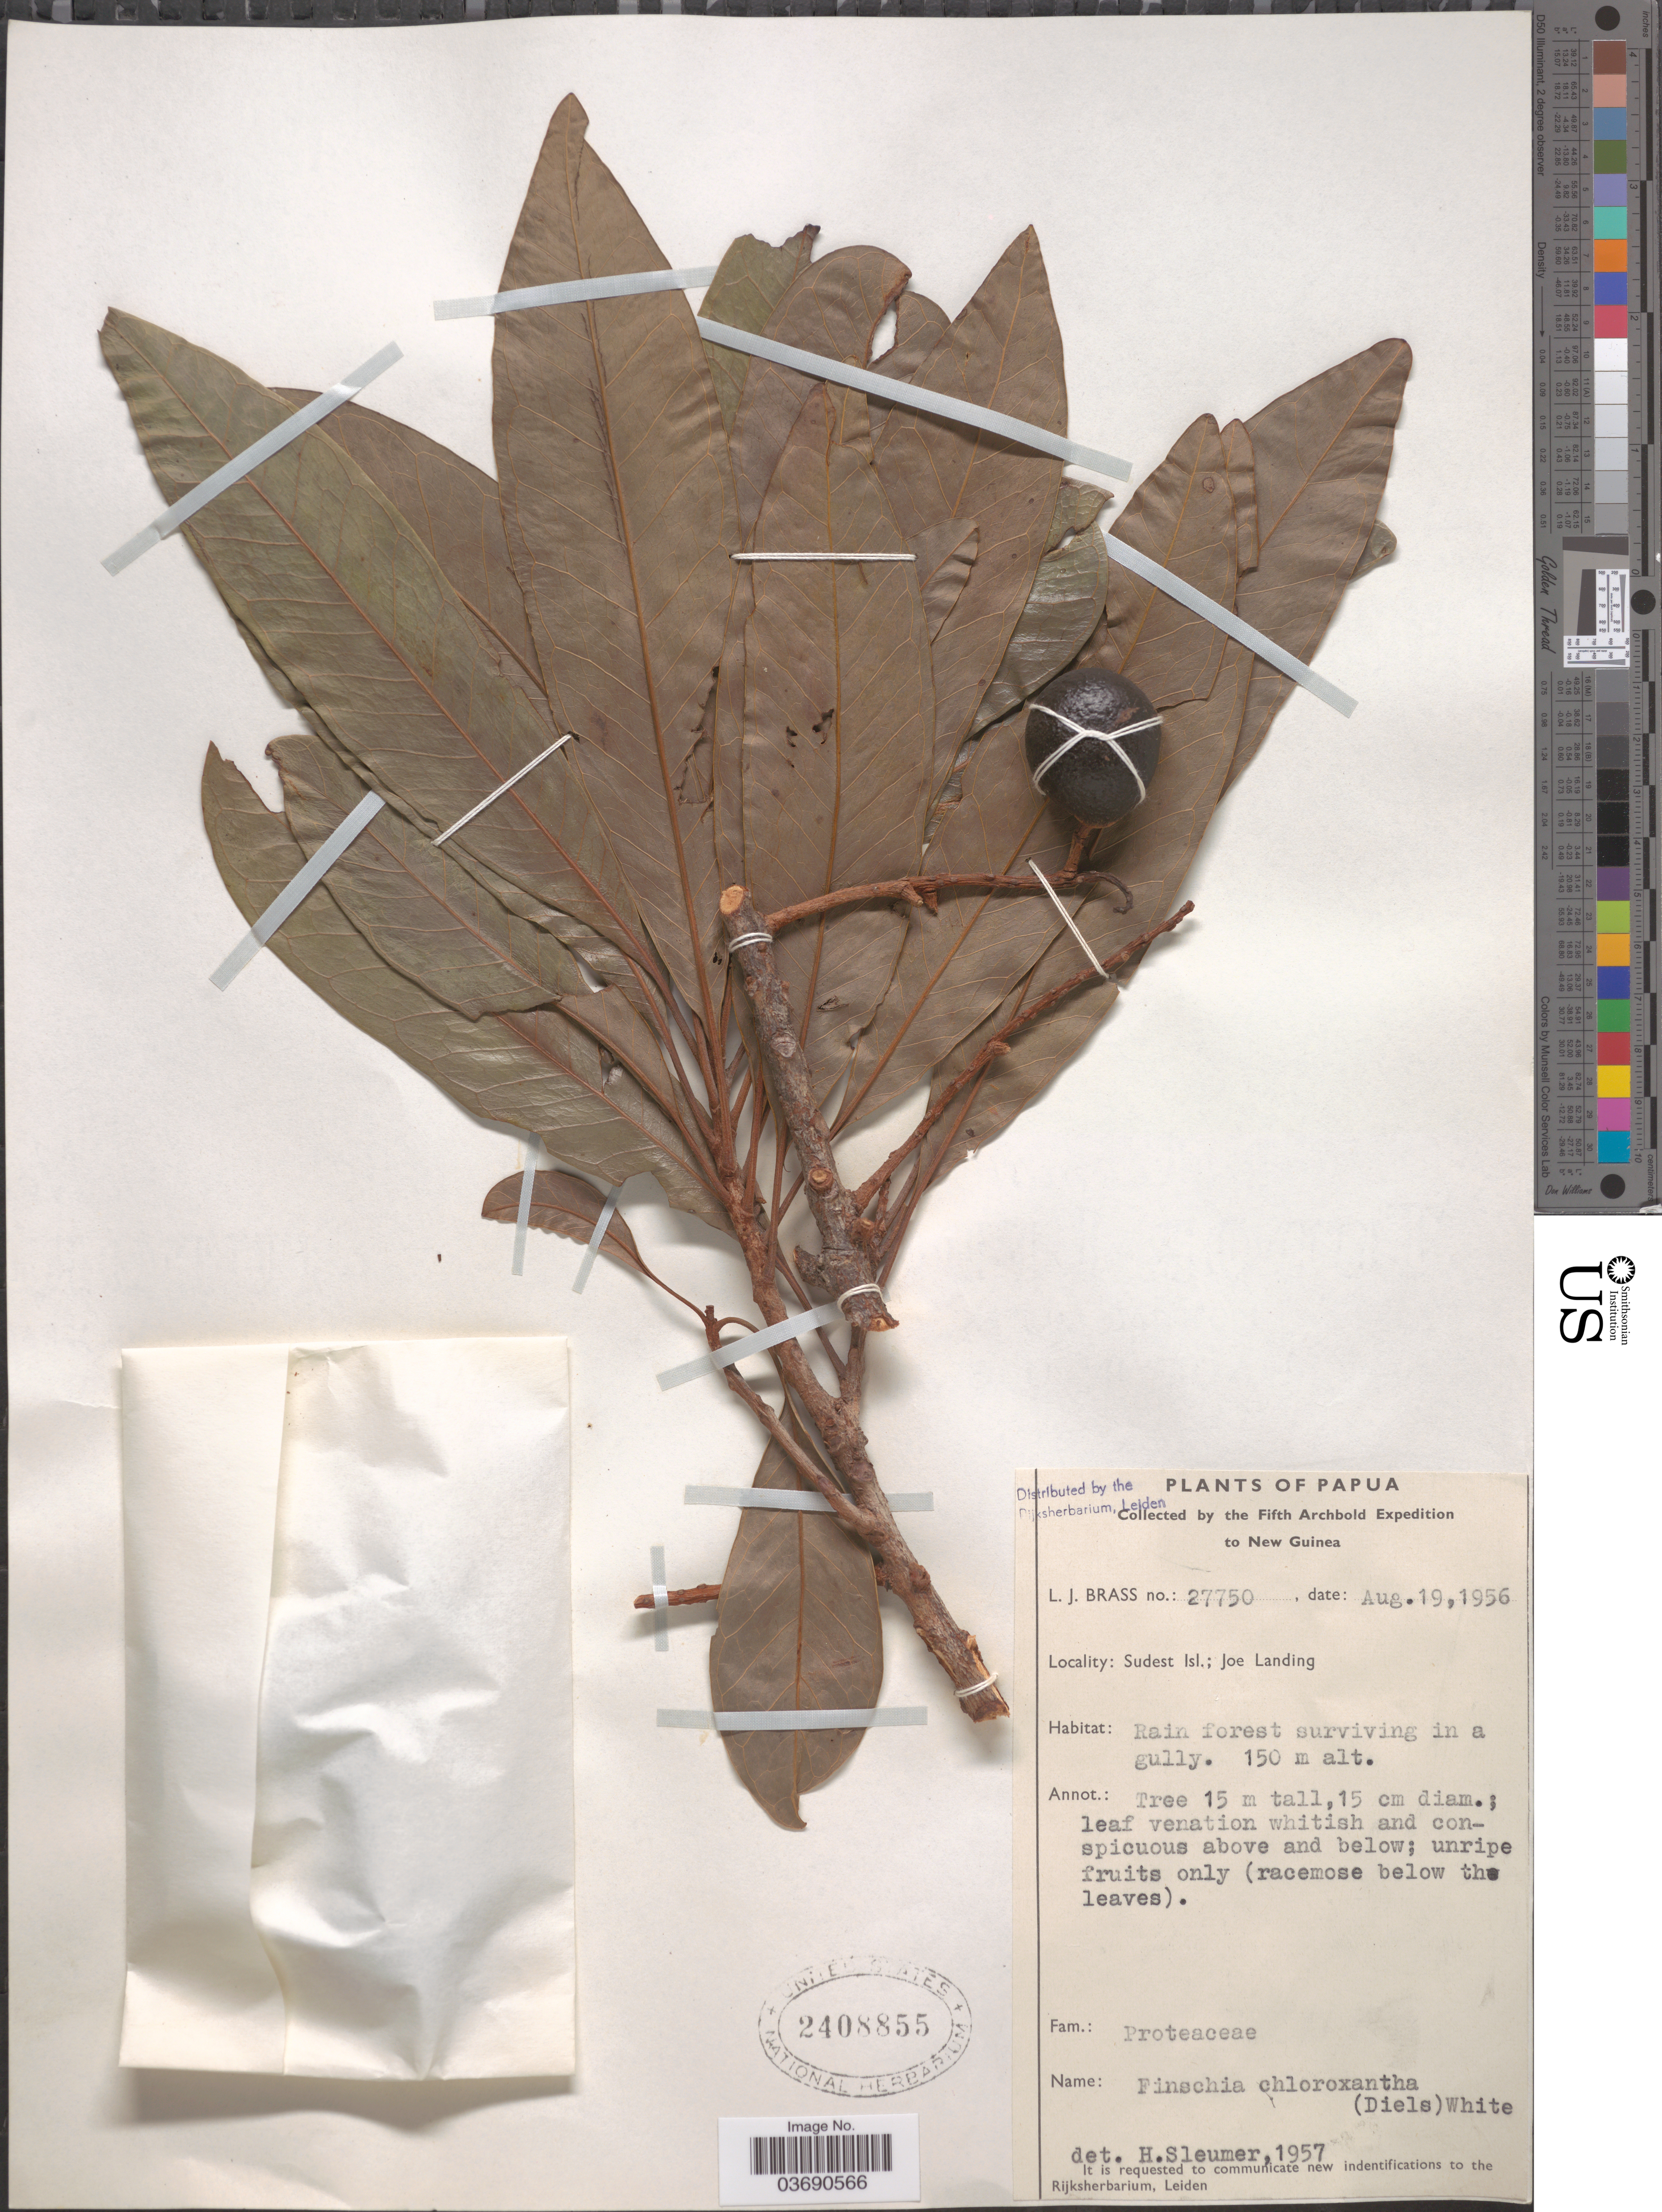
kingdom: Plantae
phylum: Tracheophyta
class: Magnoliopsida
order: Proteales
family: Proteaceae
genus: Finschia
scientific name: Finschia chloroxantha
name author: Diels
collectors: L. J. Brass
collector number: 27750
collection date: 1956-08-19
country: Papua New Guinea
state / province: Milne Bay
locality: Papua. New Guinea. Sudest Isl.; Joe Landing.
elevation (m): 150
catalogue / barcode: US 2408855